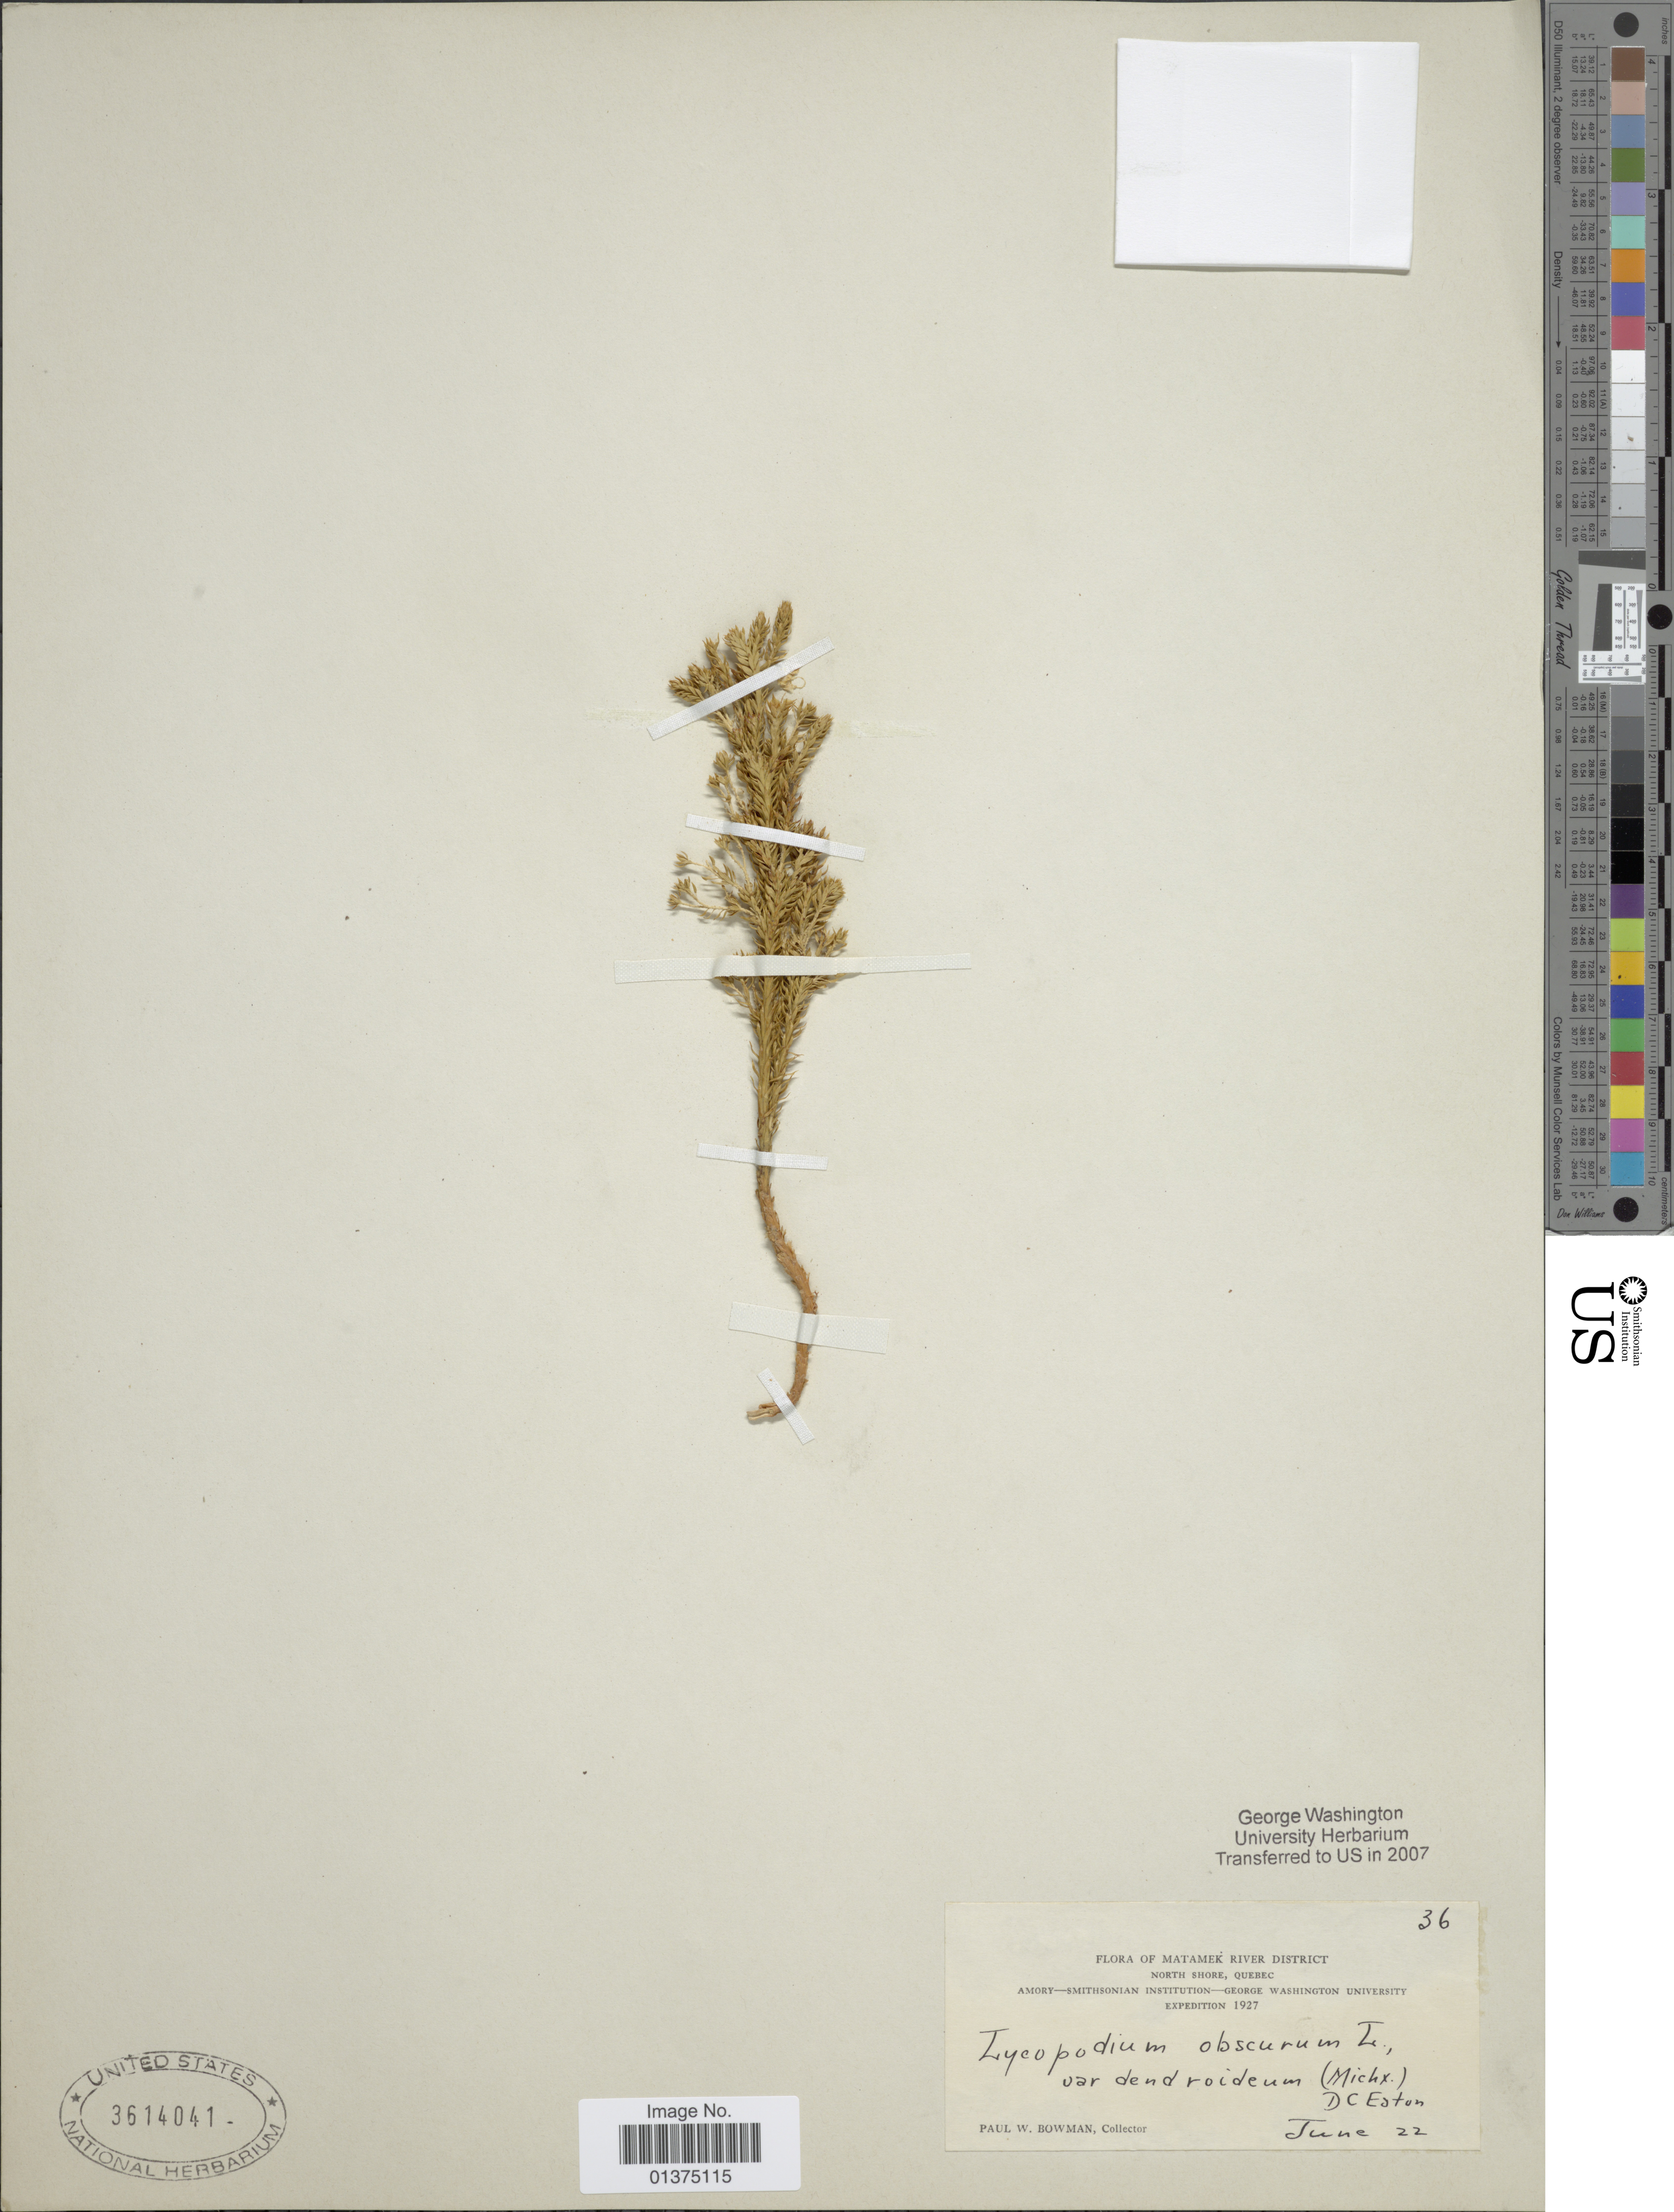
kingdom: Plantae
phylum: Tracheophyta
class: Lycopodiopsida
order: Lycopodiales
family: Lycopodiaceae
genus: Dendrolycopodium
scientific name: Dendrolycopodium dendroideum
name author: (Michx.) A. Haines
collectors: P. Bowman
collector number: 36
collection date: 1927-06-22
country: Canada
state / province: Quebec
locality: Matamek River District North shore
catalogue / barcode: US 3614041